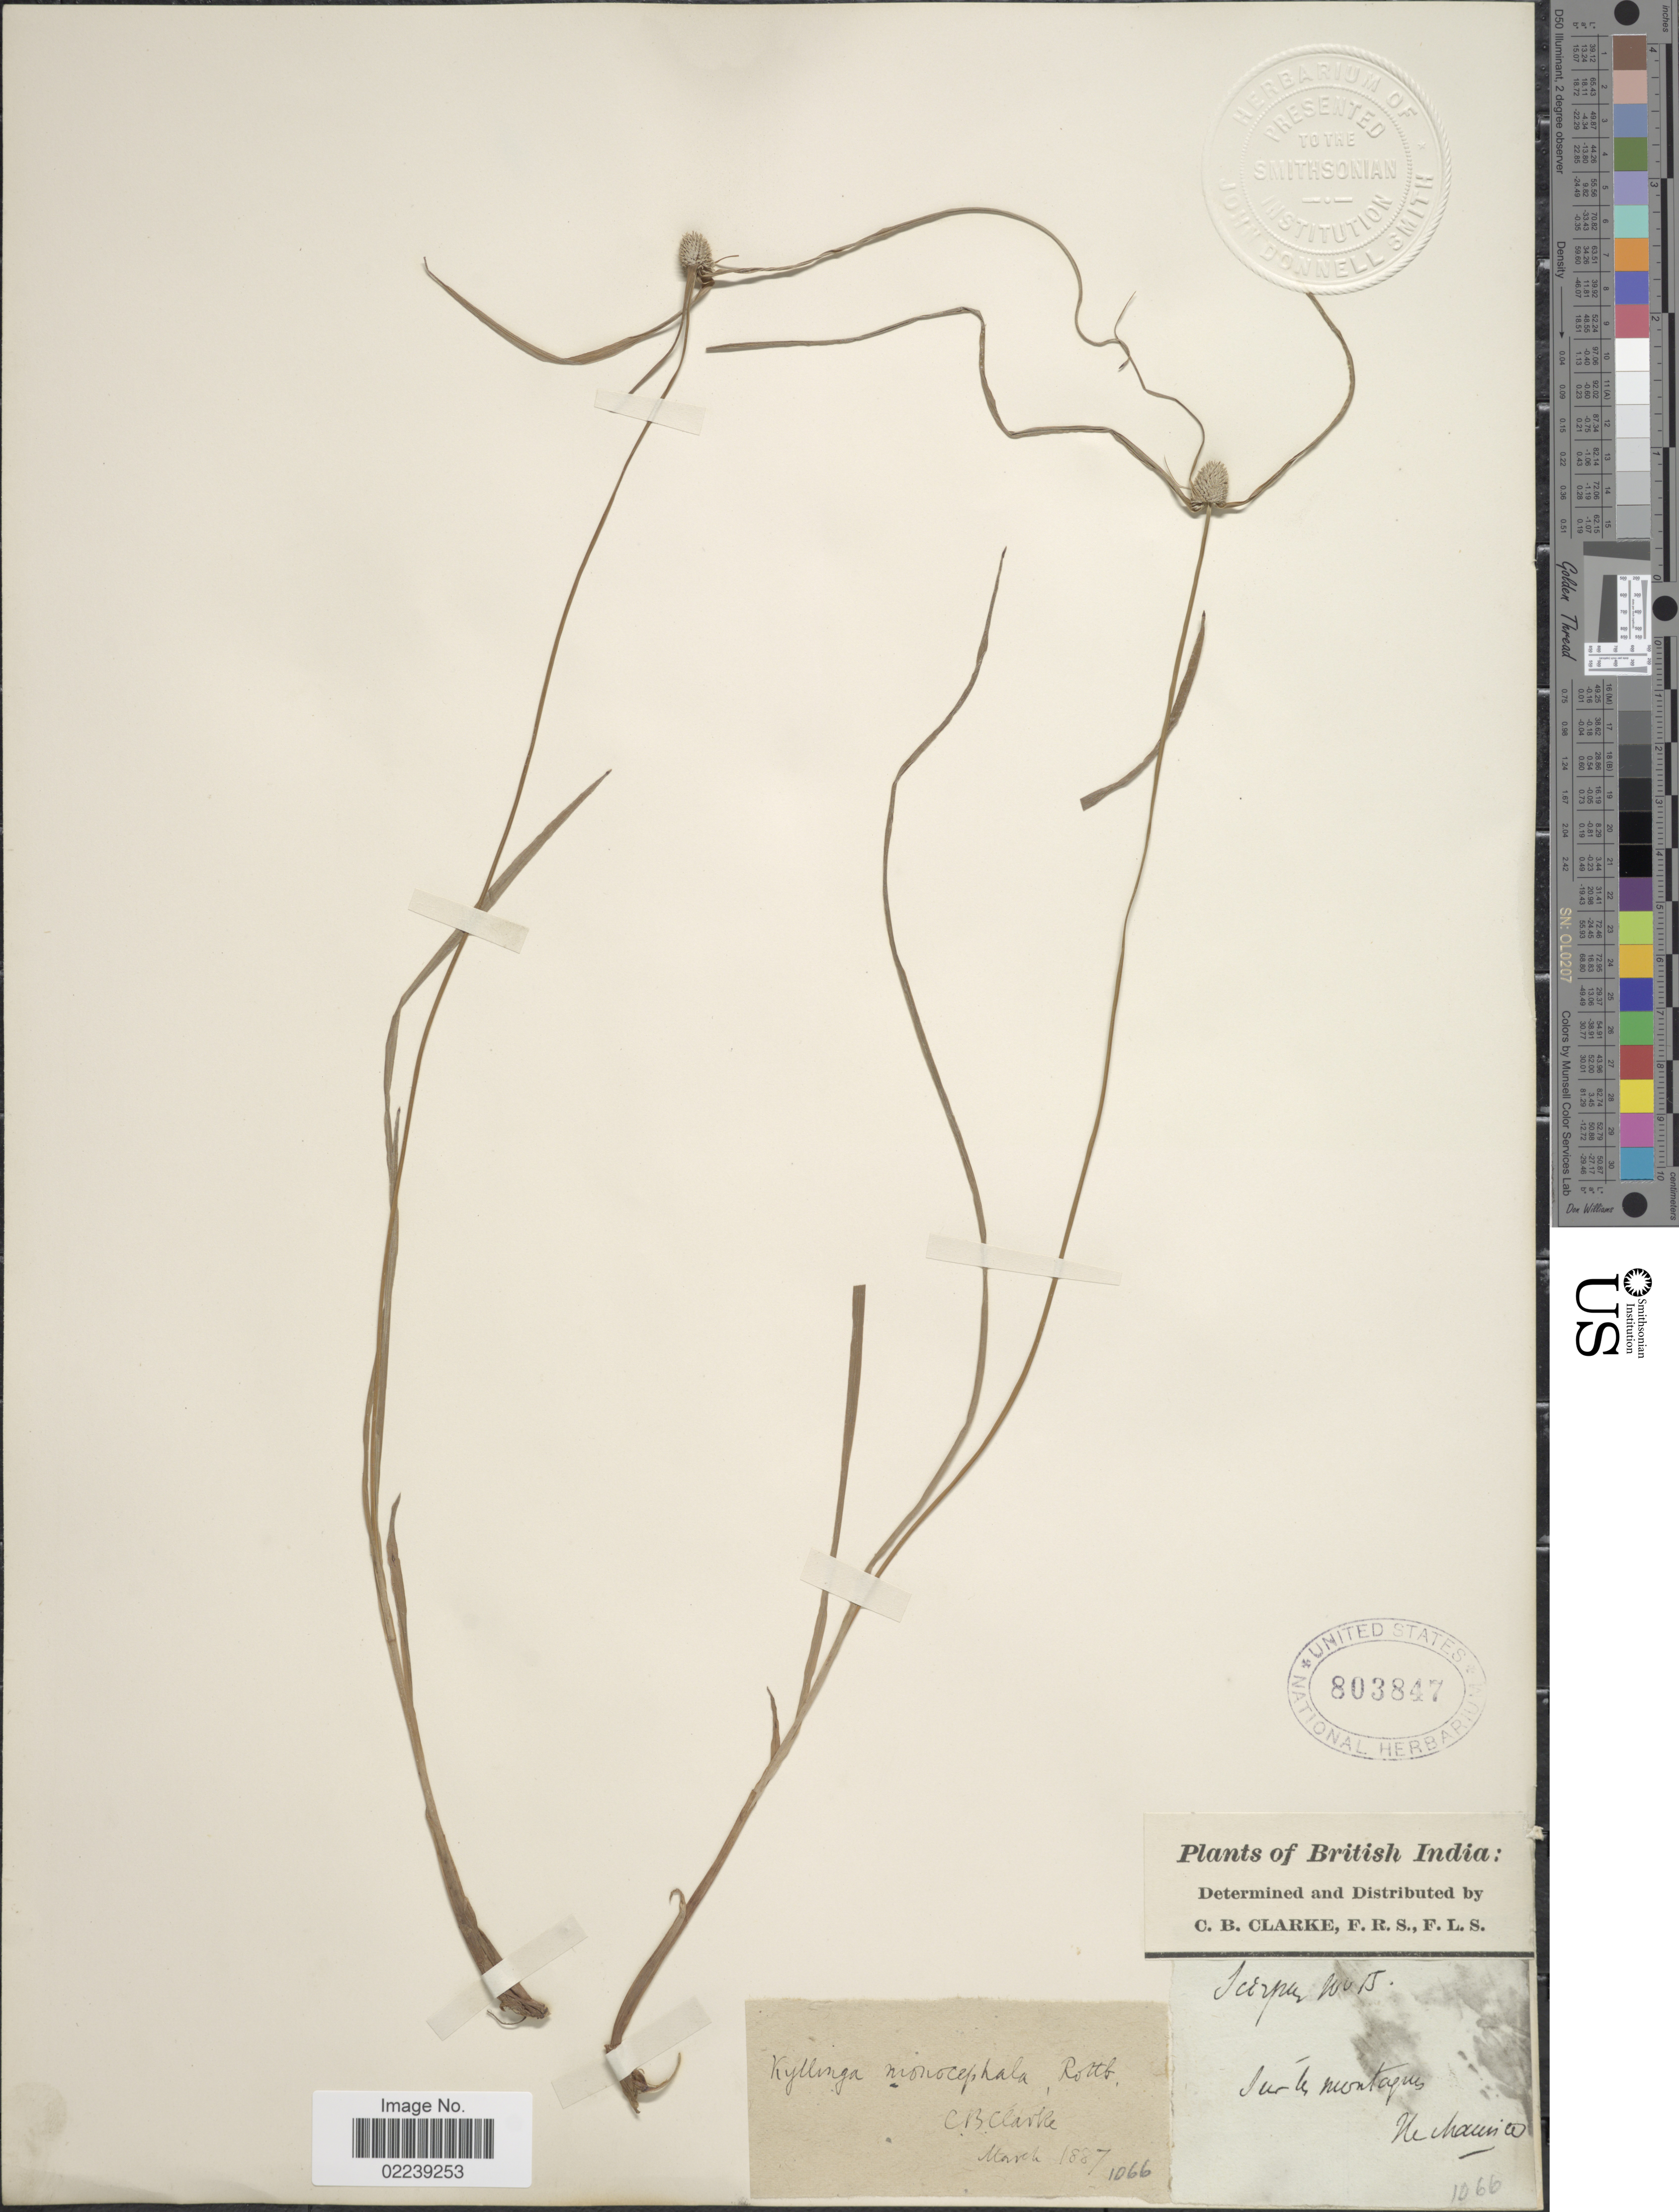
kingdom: Plantae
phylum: Tracheophyta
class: Liliopsida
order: Poales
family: Cyperaceae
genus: Cyperus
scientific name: Cyperus mindorensis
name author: (Steud.) Huygh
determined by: Strong, M. T., (US), Smithsonian Institution - National Museum of Natural History (UNITED STATES)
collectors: W. Nechaun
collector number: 1066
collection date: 1887-03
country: India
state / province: Rajasthan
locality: British India, Surk montaguea [interpreted]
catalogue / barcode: US 803847